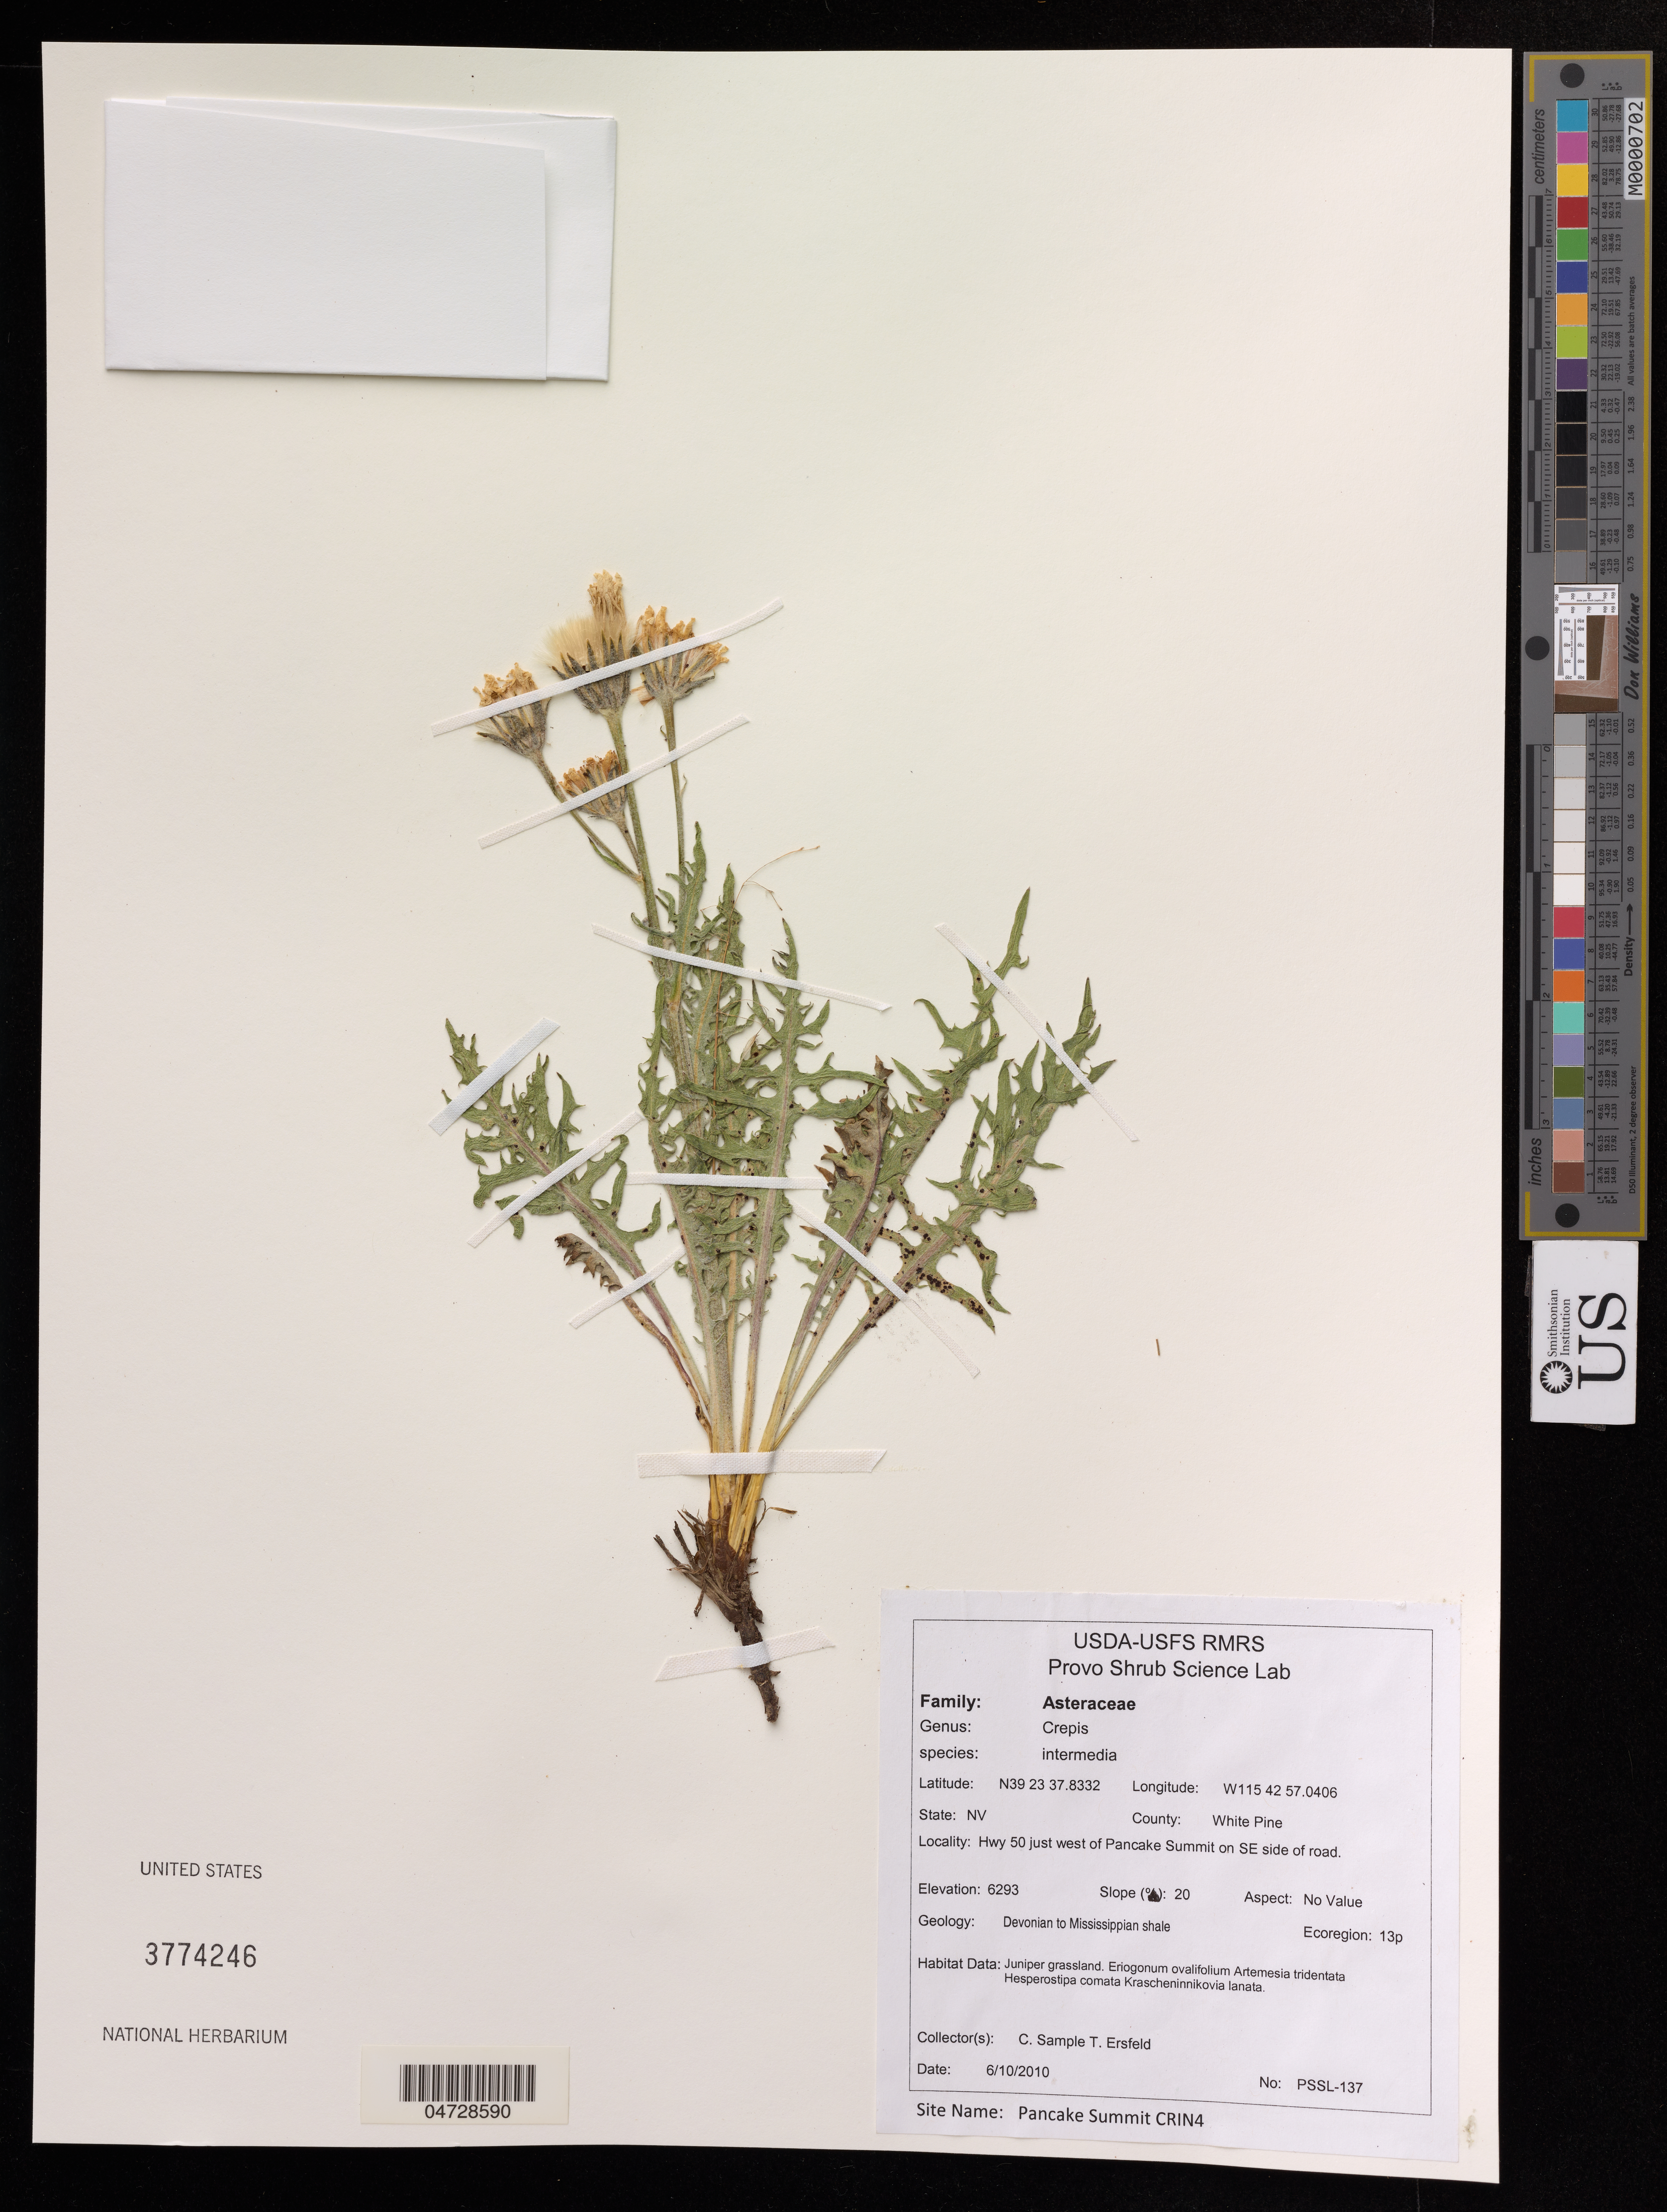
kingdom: Plantae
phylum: Tracheophyta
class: Magnoliopsida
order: Asterales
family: Asteraceae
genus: Crepis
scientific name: Crepis intermedia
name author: A. Gray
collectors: C. Sample & T. Ersfeld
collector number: PSSL-137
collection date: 2010-10-06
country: United States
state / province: Nevada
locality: White Pine, Hwy 50 just west of Pancake Summit on SE side of road.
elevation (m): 1918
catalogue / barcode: US 377246